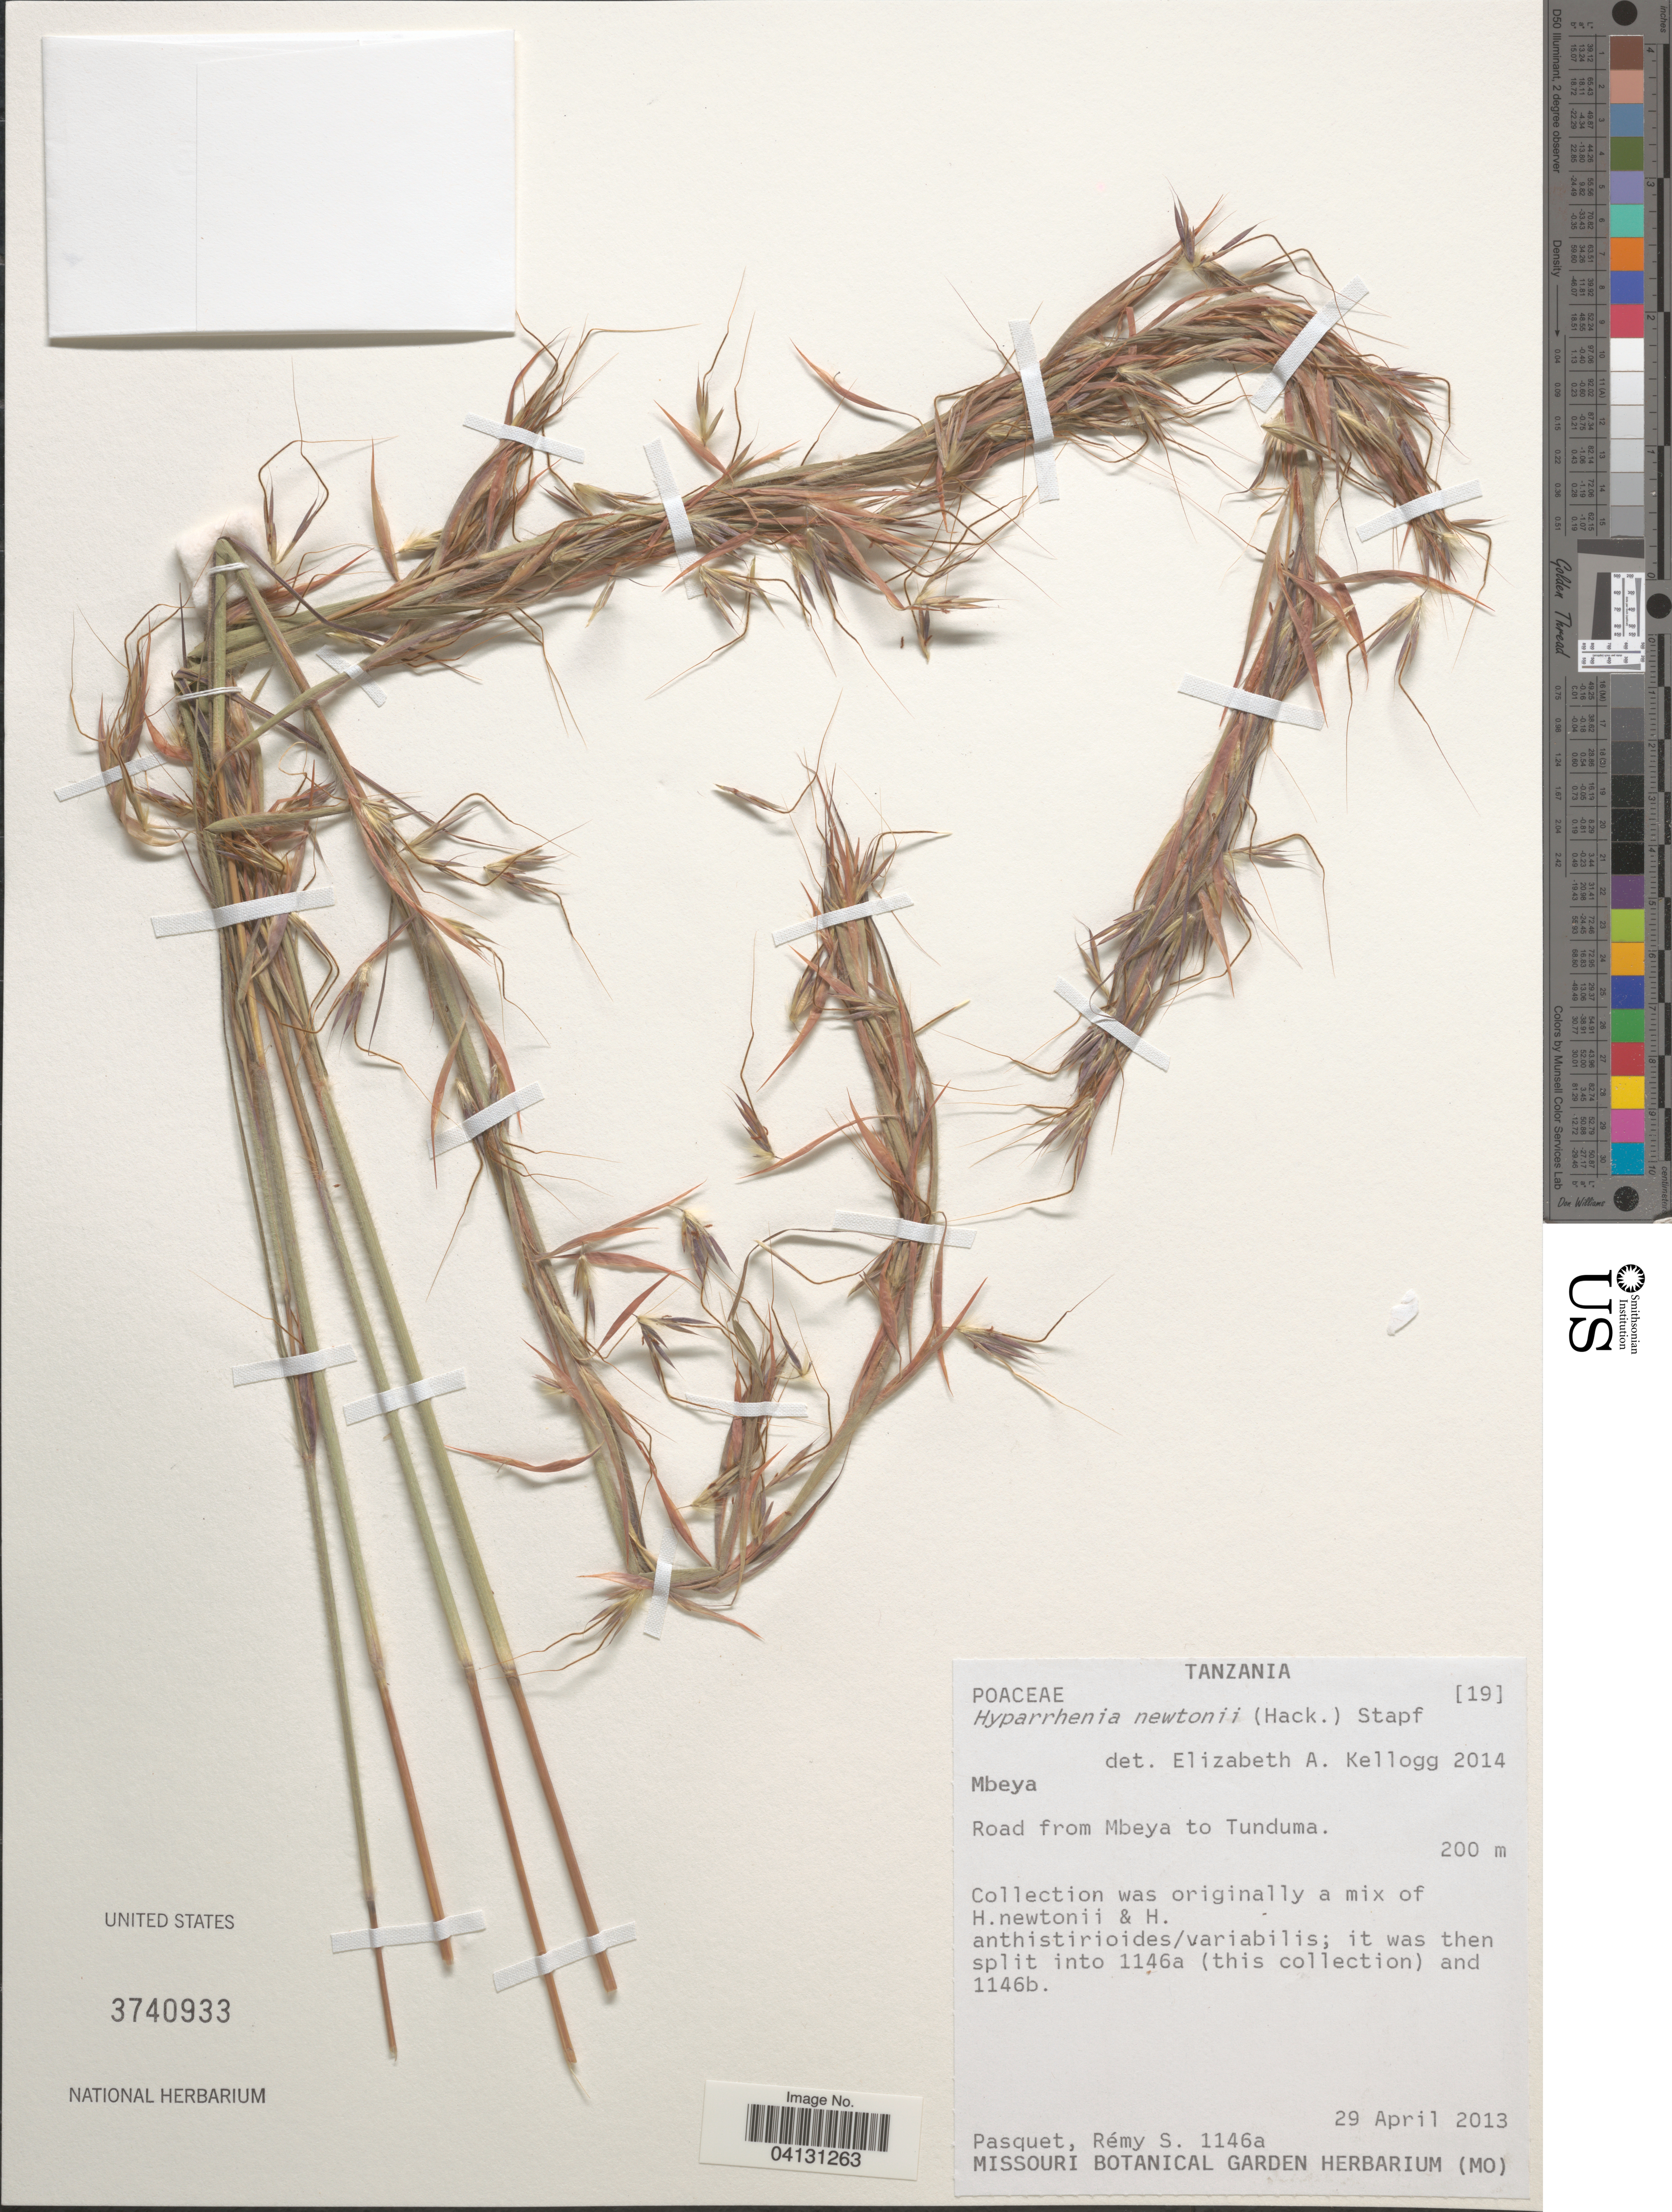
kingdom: Plantae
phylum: Tracheophyta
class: Liliopsida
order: Poales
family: Poaceae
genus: Hyparrhenia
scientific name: Hyparrhenia newtonii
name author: (Hack.) Staf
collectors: R. Pasquet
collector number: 1146a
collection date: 2013-04-29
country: Tanzania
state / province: Mbeya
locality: Road from Mbeya to Tunduma.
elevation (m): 200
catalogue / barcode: US 3740933